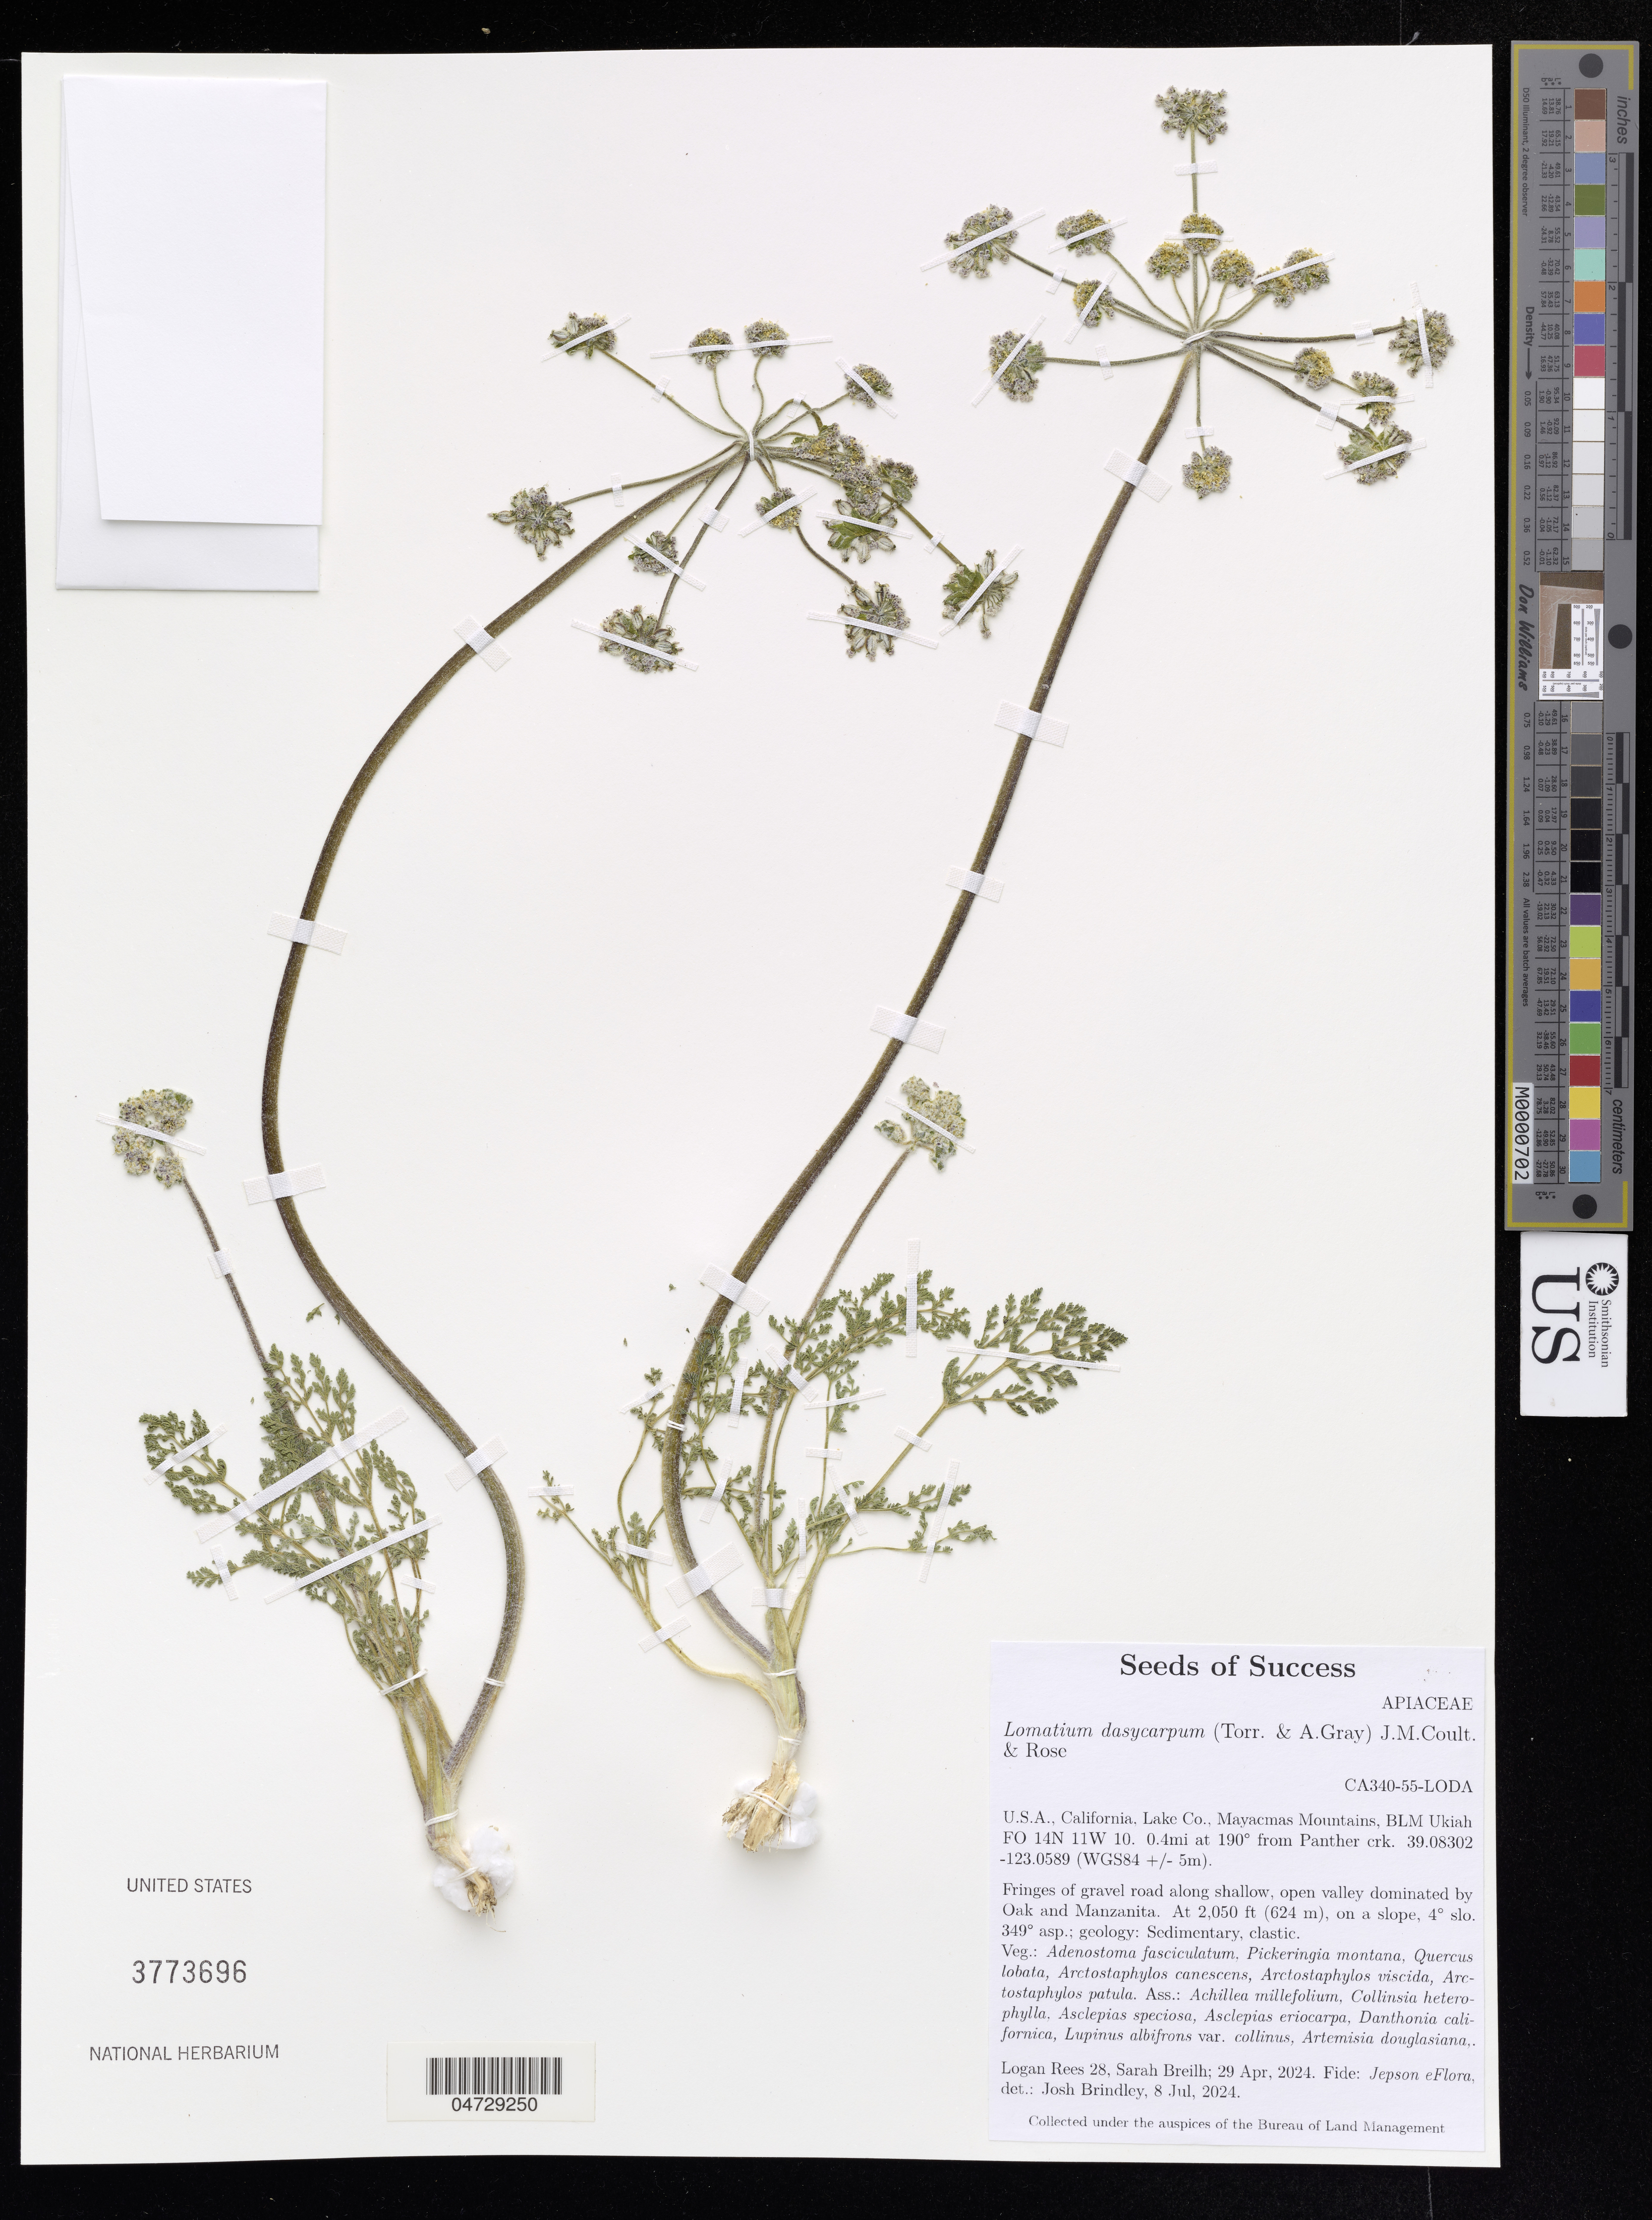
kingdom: Plantae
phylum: Tracheophyta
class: Magnoliopsida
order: Apiales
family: Apiaceae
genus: Lomatium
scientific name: Lomatium dasycarpum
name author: (Torr. & A. Gray) J.M. Coult. & Rose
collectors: L. Rees & S. Breilh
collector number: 28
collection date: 2024-04-29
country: United States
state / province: California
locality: Lake Co., Mayacmas Mountains, BLM Ukiah FO 14N 11W 10. 0.4mi at 190° from Panther crk. (WGS84 +/- 5m).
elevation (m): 624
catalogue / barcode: US 3773696